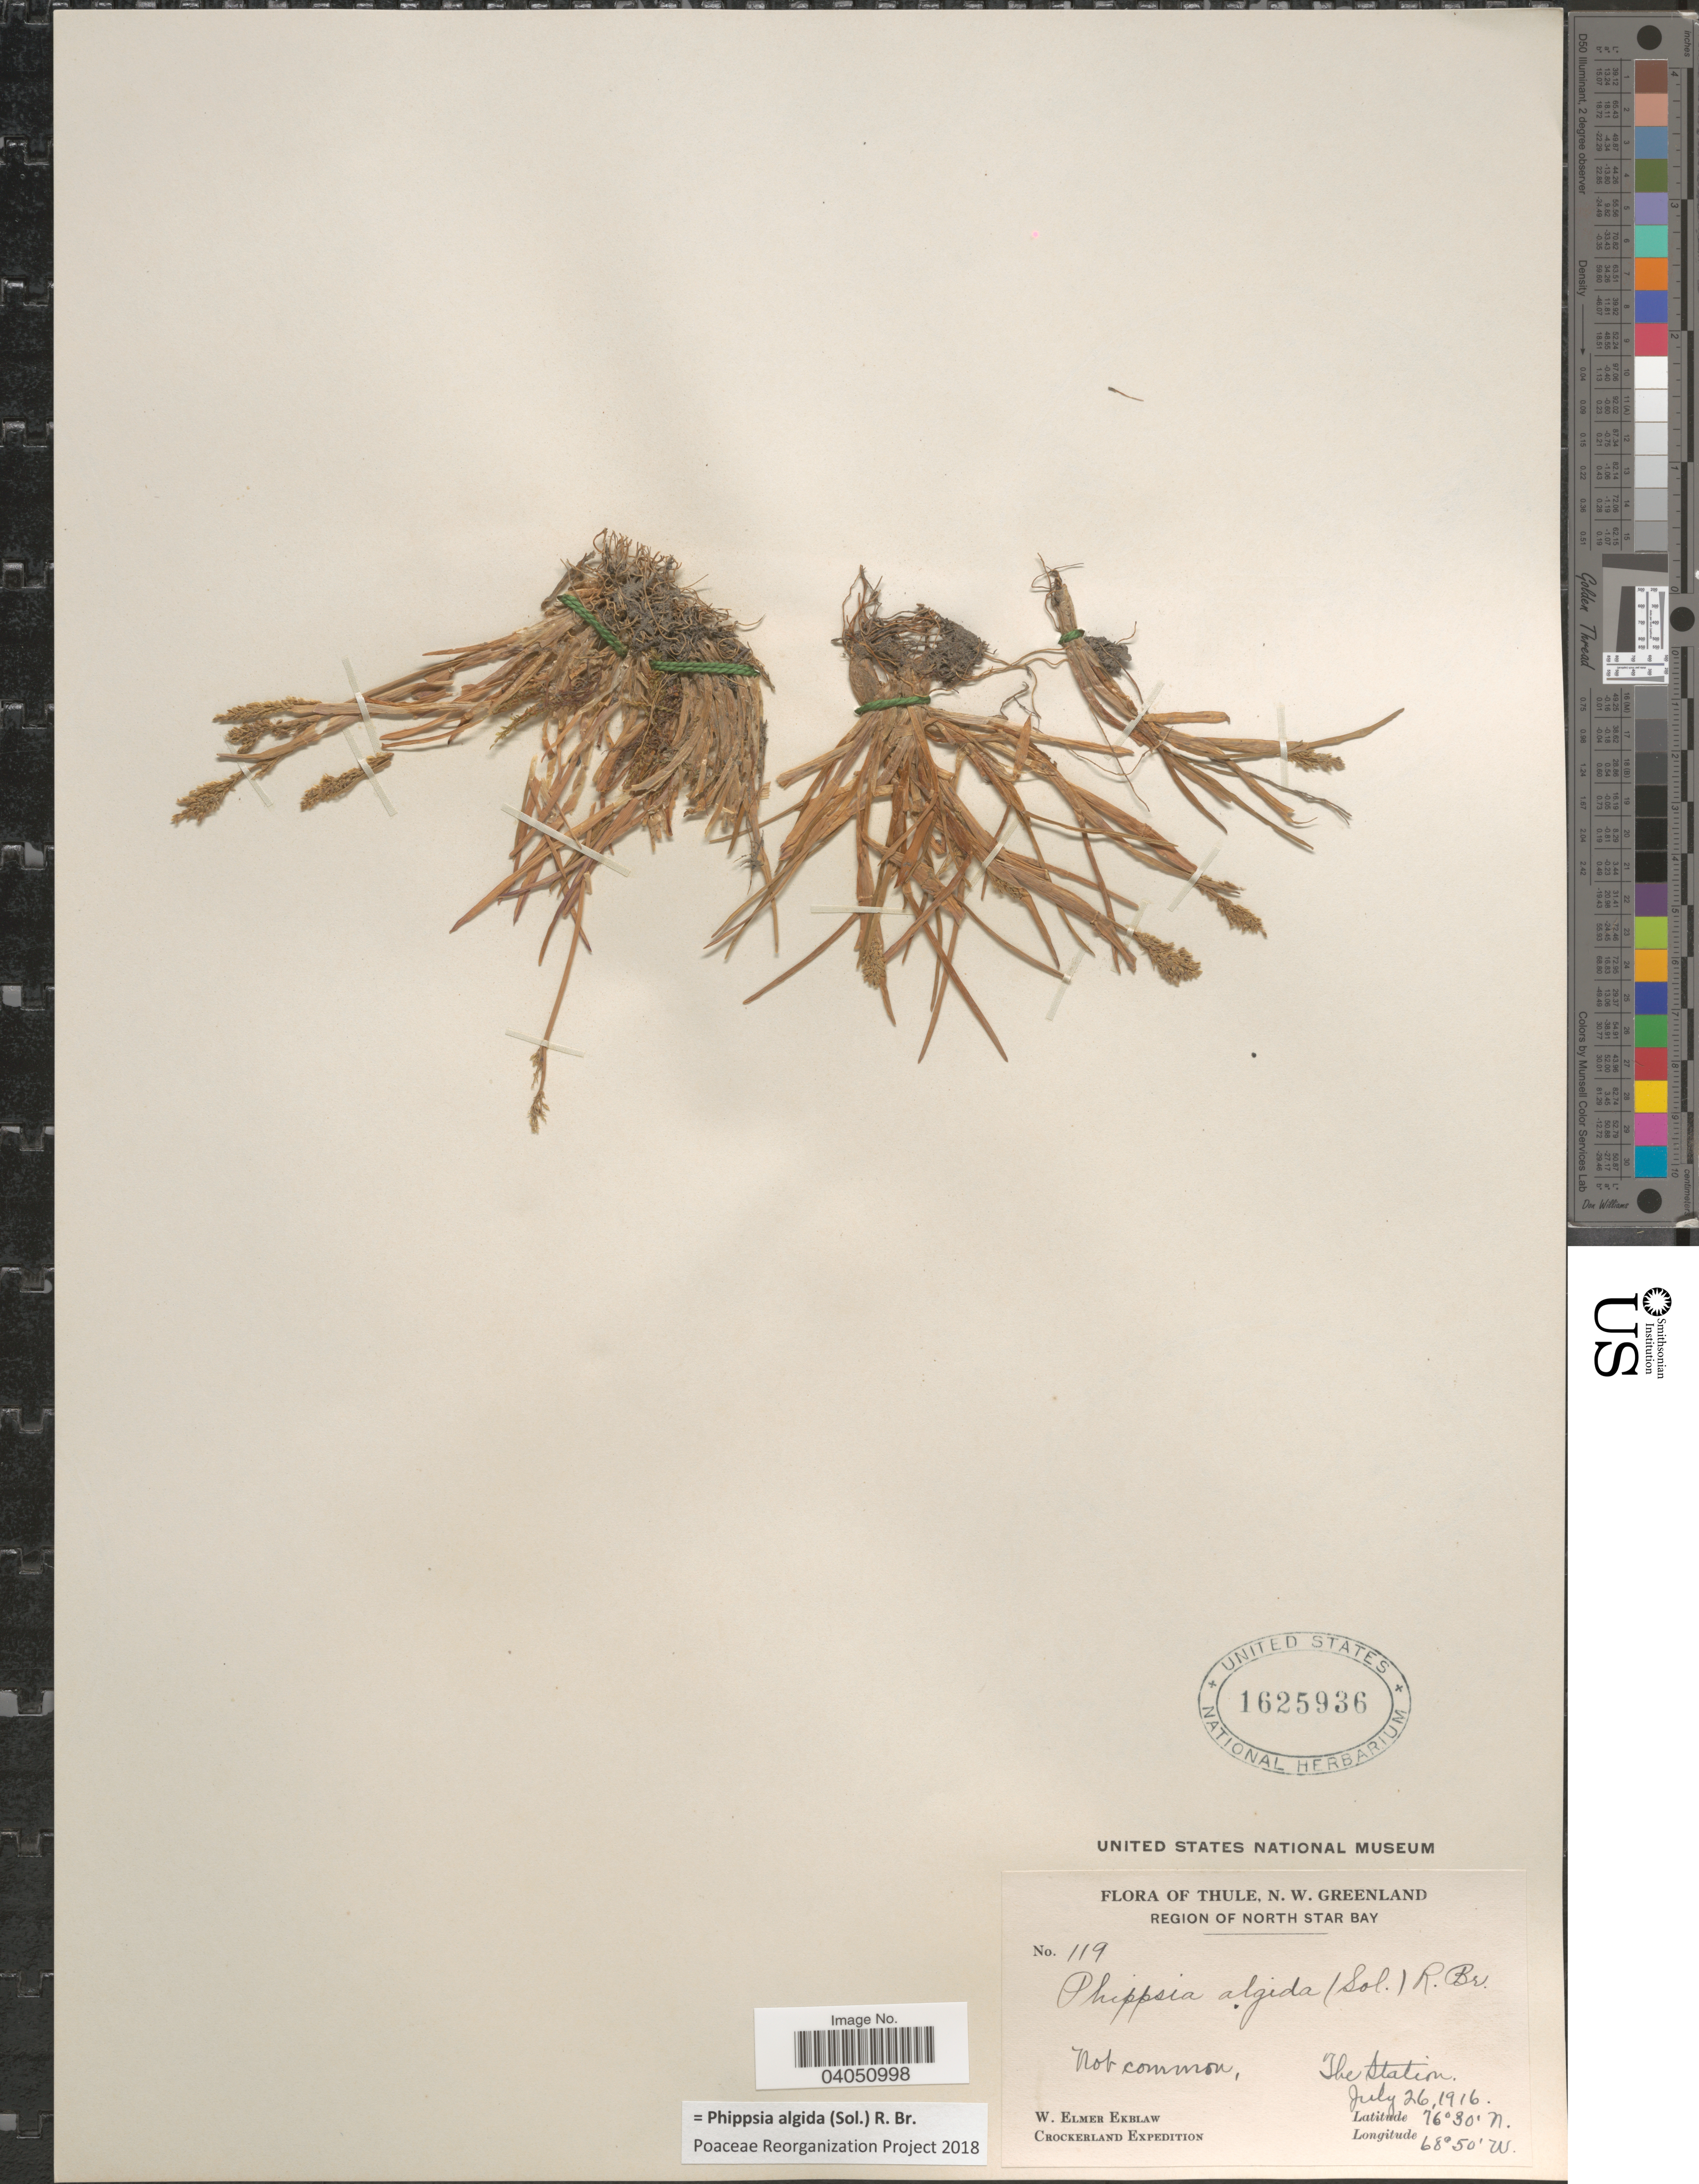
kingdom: Plantae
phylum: Tracheophyta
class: Liliopsida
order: Poales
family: Poaceae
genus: Phippsia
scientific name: Phippsia algida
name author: (Sol.) R. Br.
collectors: W. Ekblaw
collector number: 119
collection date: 1916-07-26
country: Greenland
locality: Thule, N.W. Greenland. Region of North Star Bay. The Station.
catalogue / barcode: US 1625936